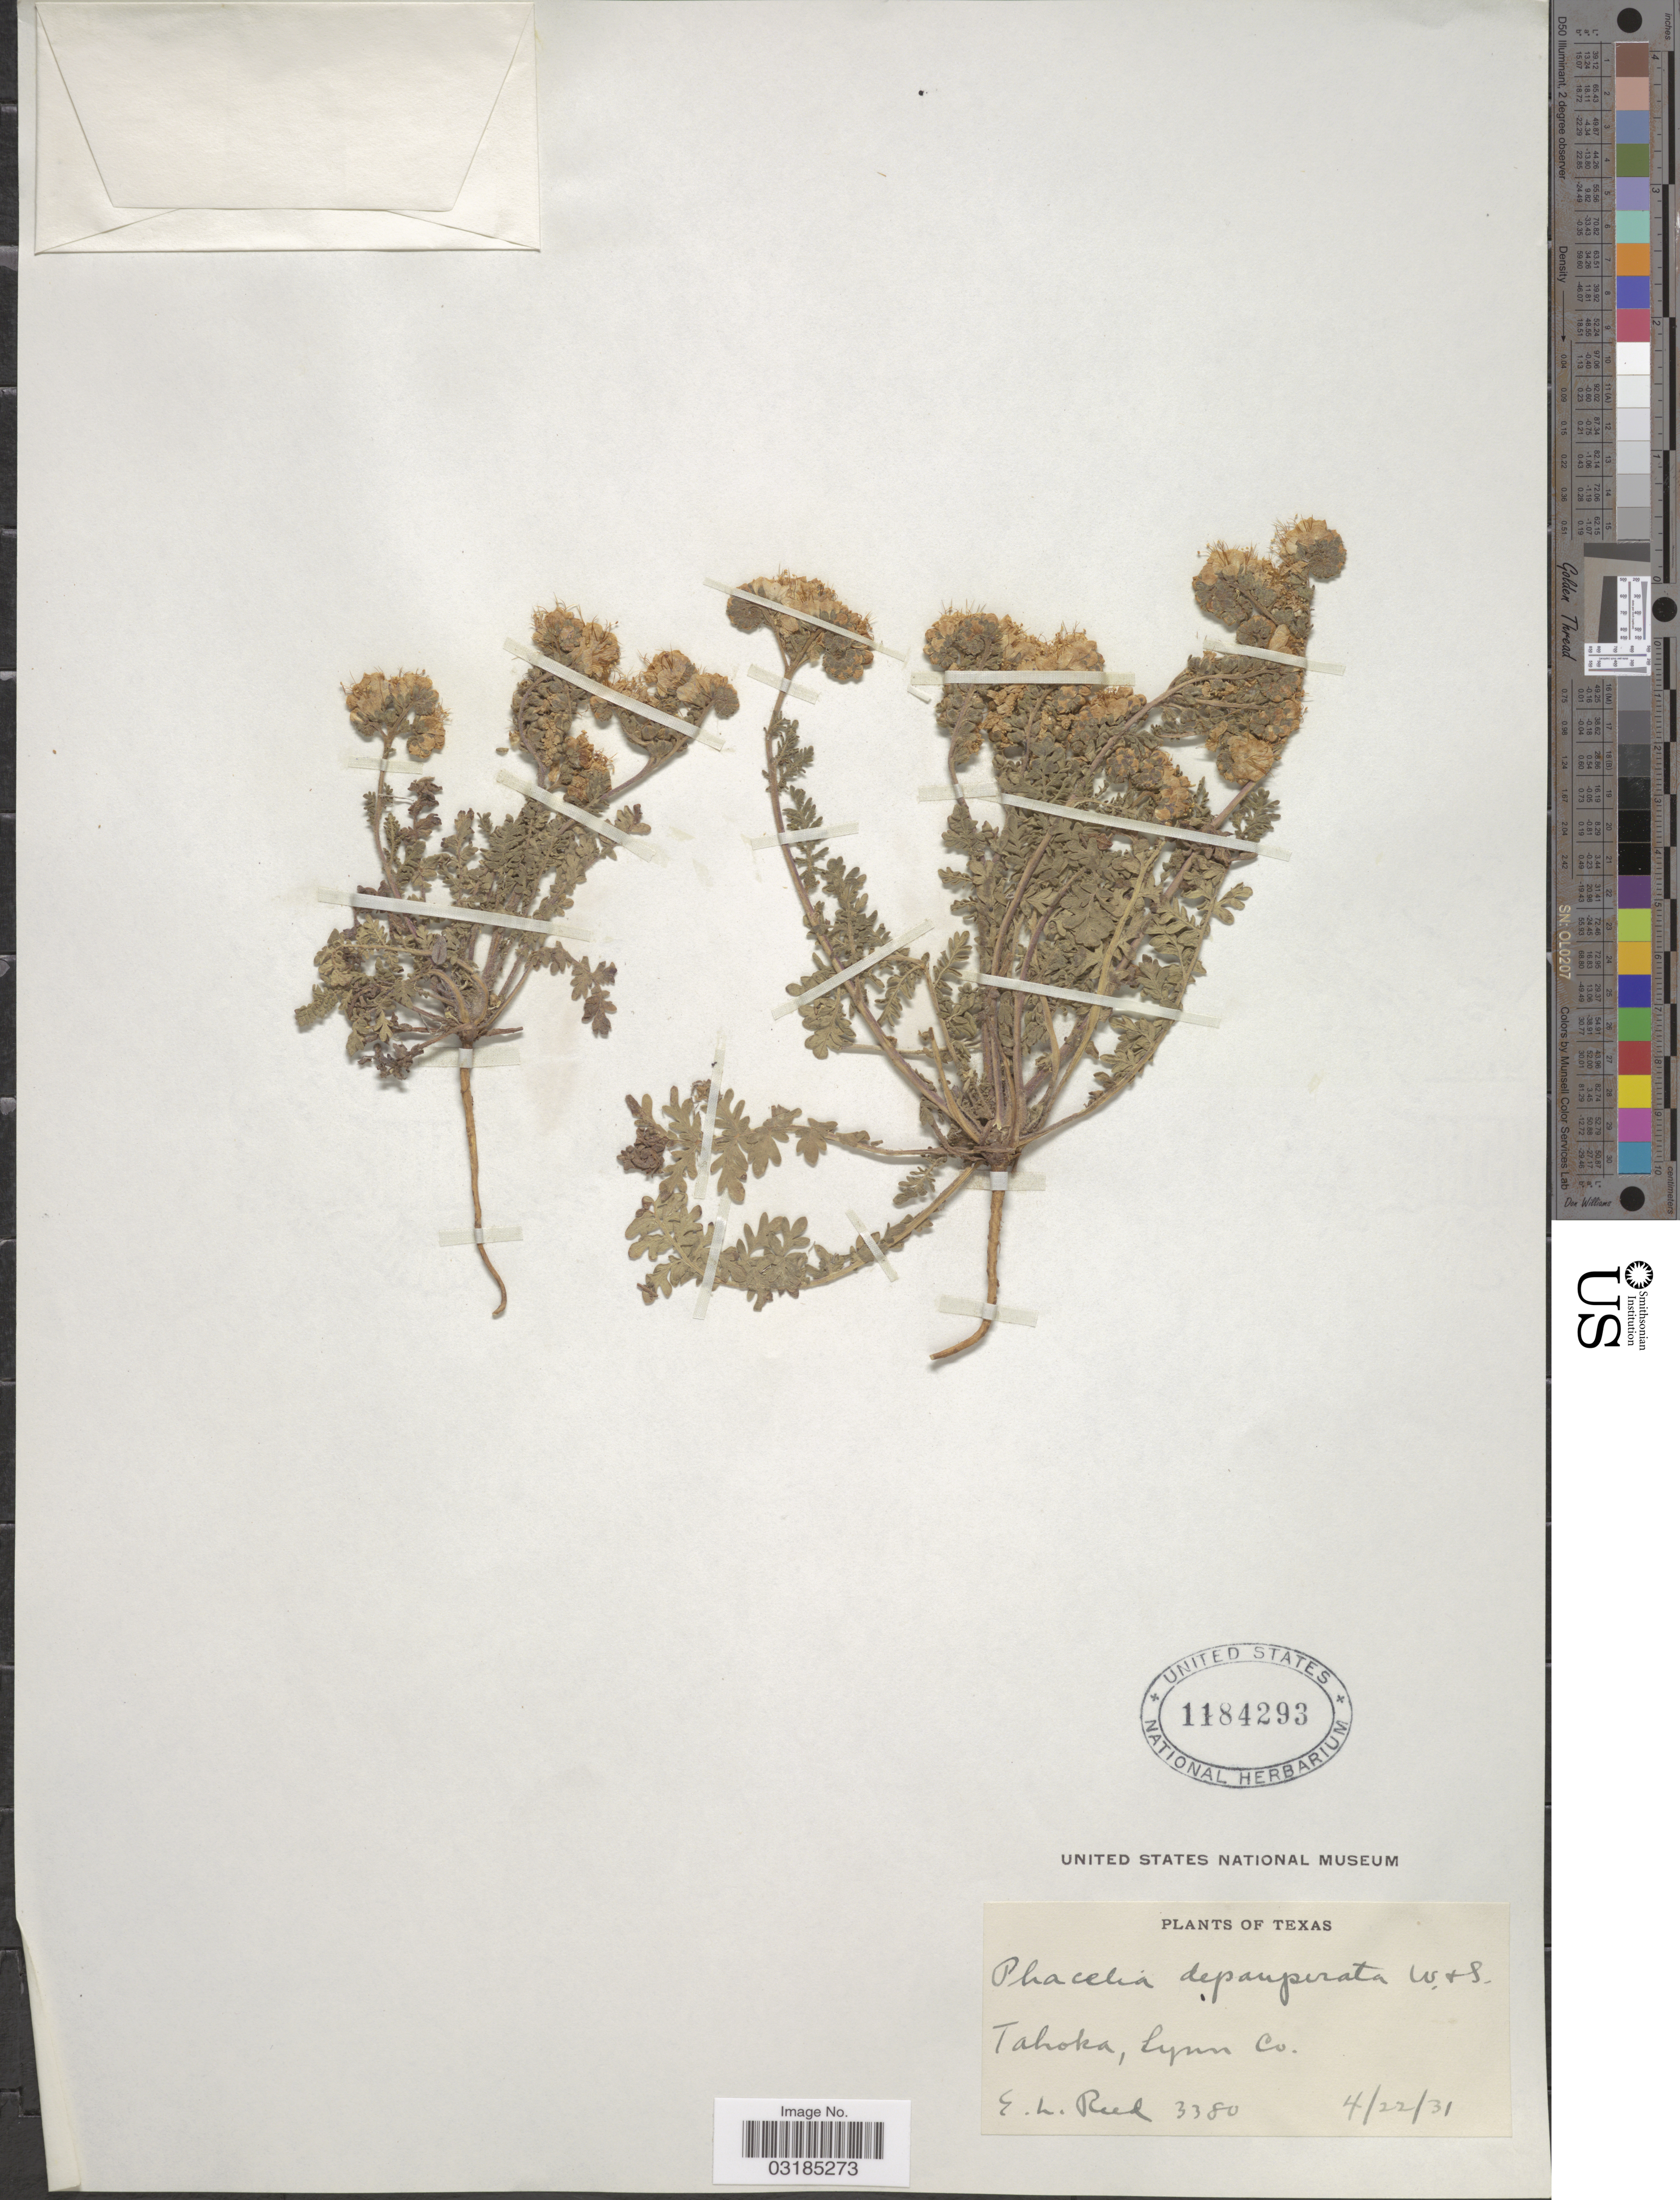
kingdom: Plantae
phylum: Tracheophyta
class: Magnoliopsida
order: Boraginales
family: Hydrophyllaceae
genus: Phacelia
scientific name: Phacelia depauperata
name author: Wooton & Standl.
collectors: E. Rich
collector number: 3380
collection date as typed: Transcribed d/m/y: 22/4/31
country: United States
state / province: Texas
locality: Tahoka, Lynn Co.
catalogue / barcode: US 1184293